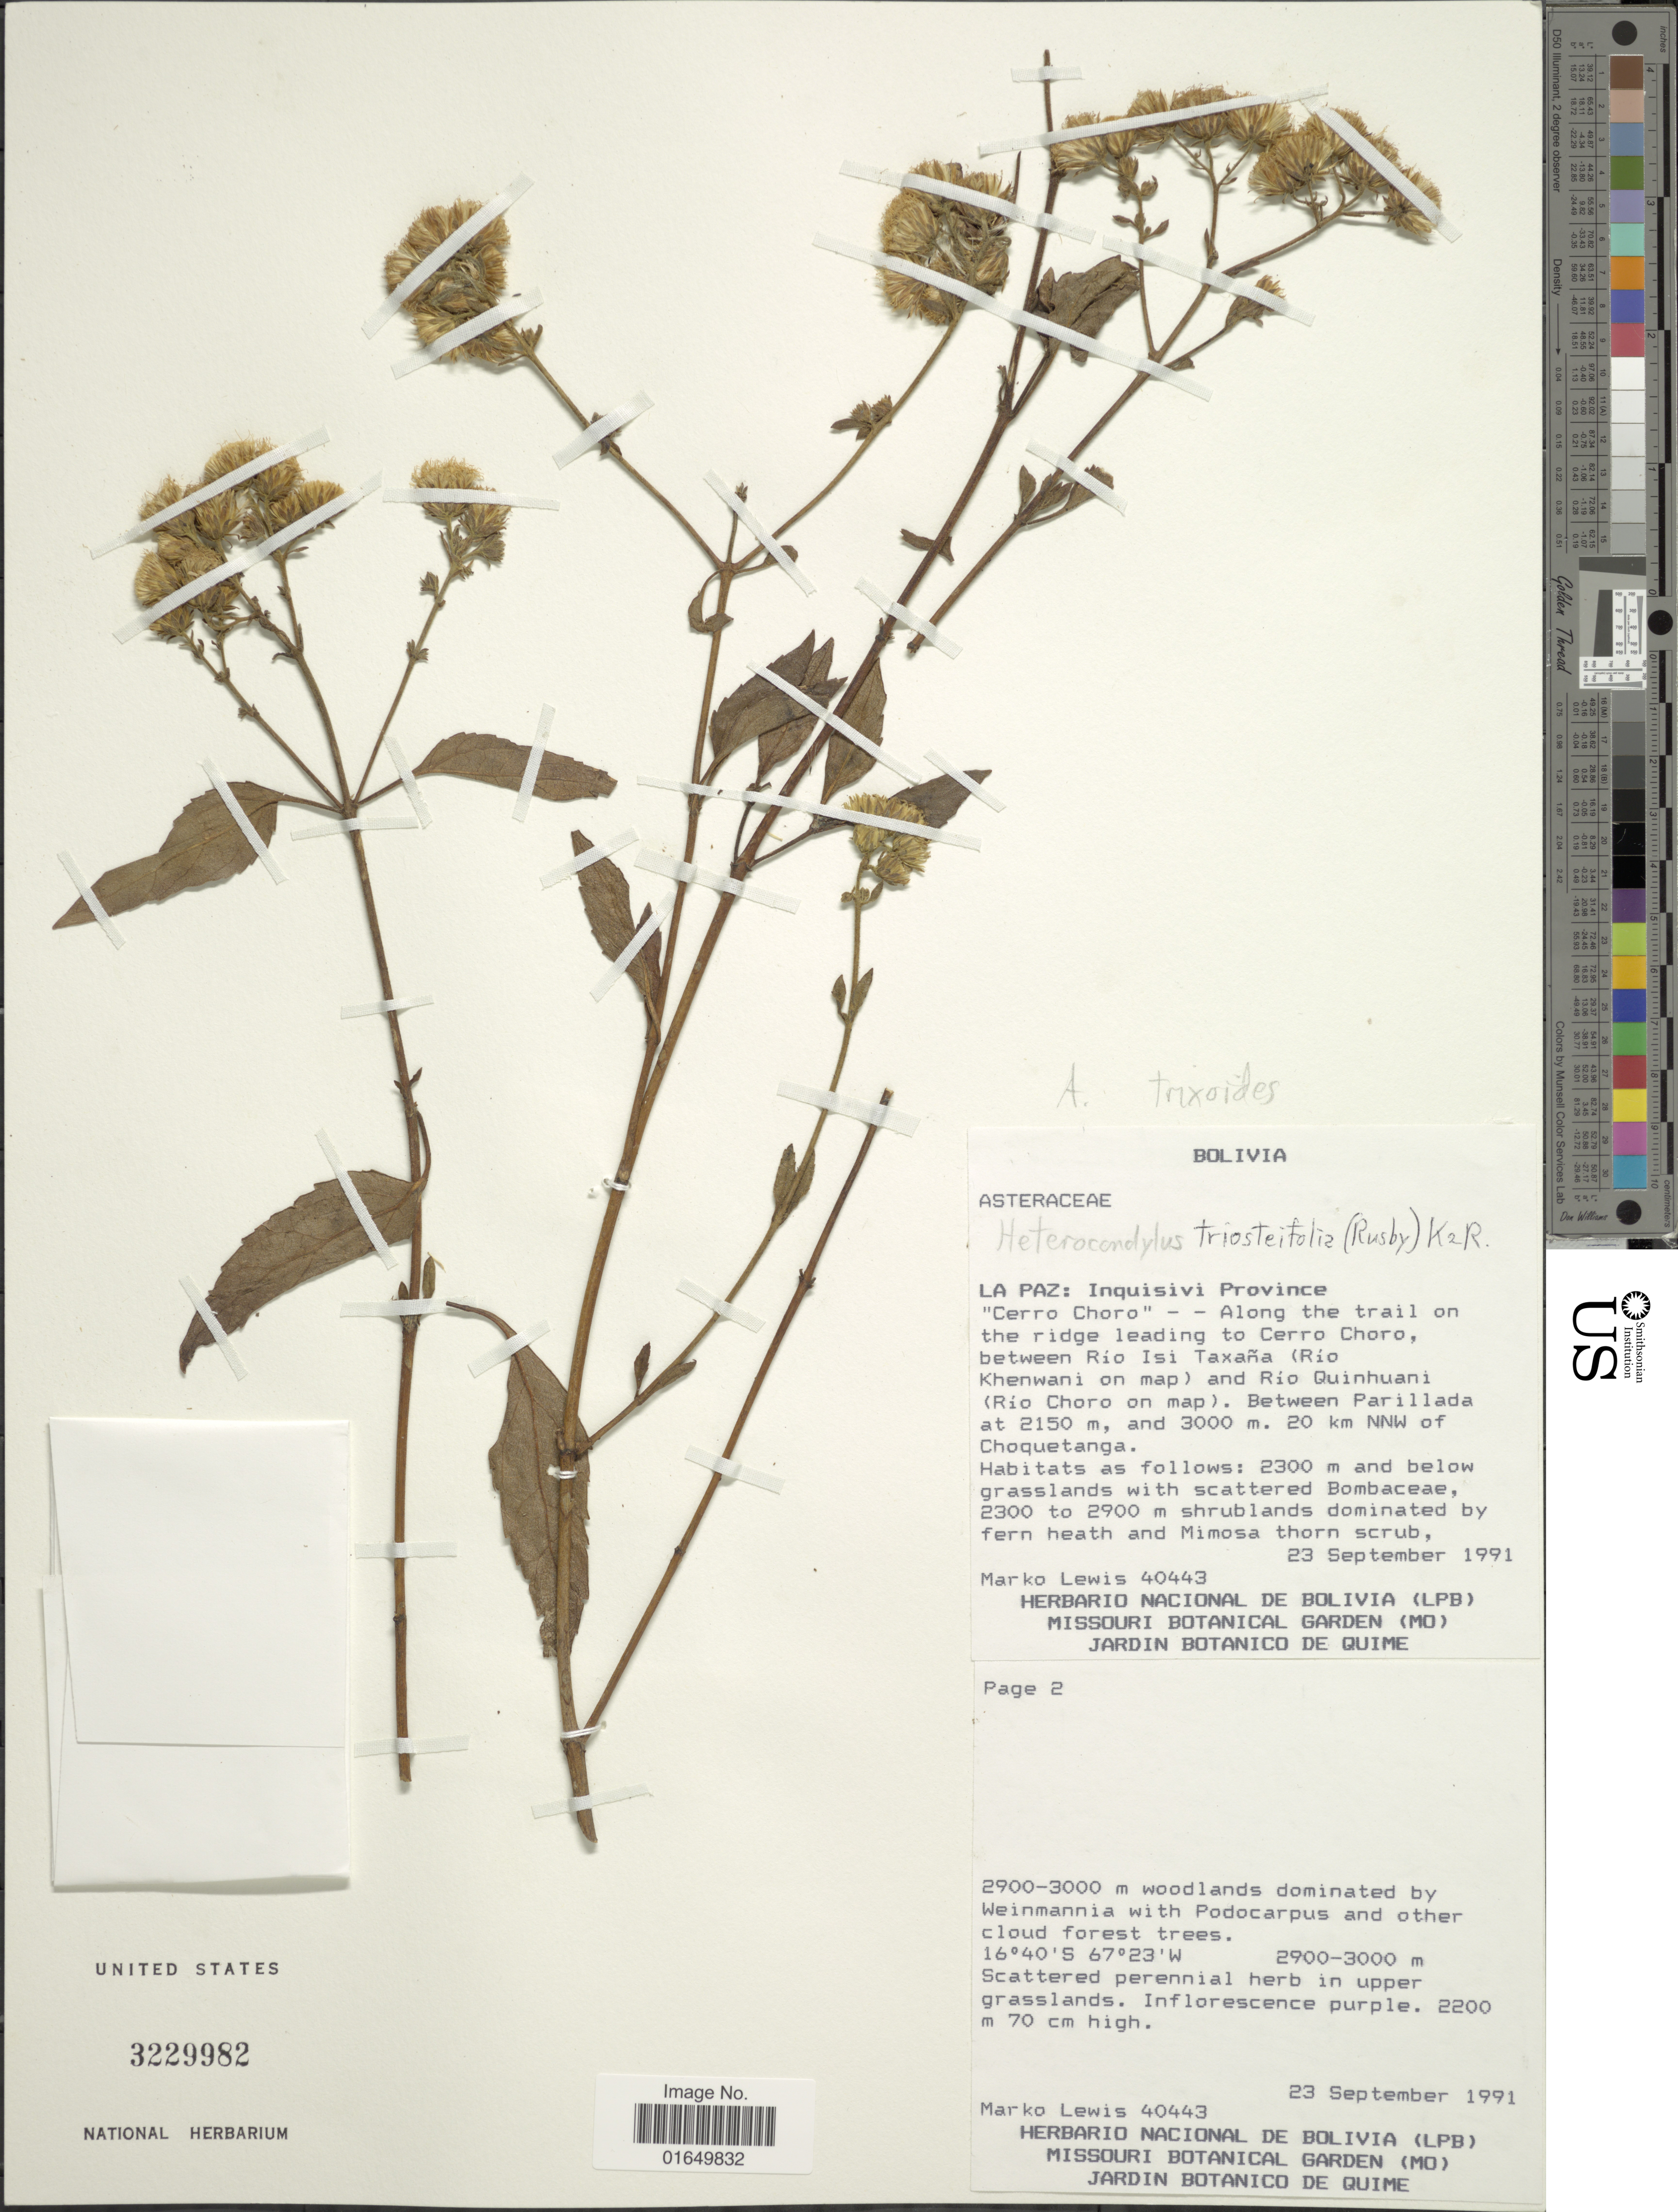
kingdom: Plantae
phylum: Tracheophyta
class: Magnoliopsida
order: Asterales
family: Asteraceae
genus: Heterocondylus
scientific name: Heterocondylus didymum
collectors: M. A. Lewis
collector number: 40443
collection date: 1991-09-23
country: Bolivia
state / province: La Paz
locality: Inquisivi Province. "Cerro Choro" - - Along the trail on the ridge leading to Cerro Choro, between Río Isi Taxaña (Río Khenwani on map) and Río Quinhani (Río Choro on map). Between Parillada and 20 km NNW of Choquetanga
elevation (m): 2200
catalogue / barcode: US 3229982